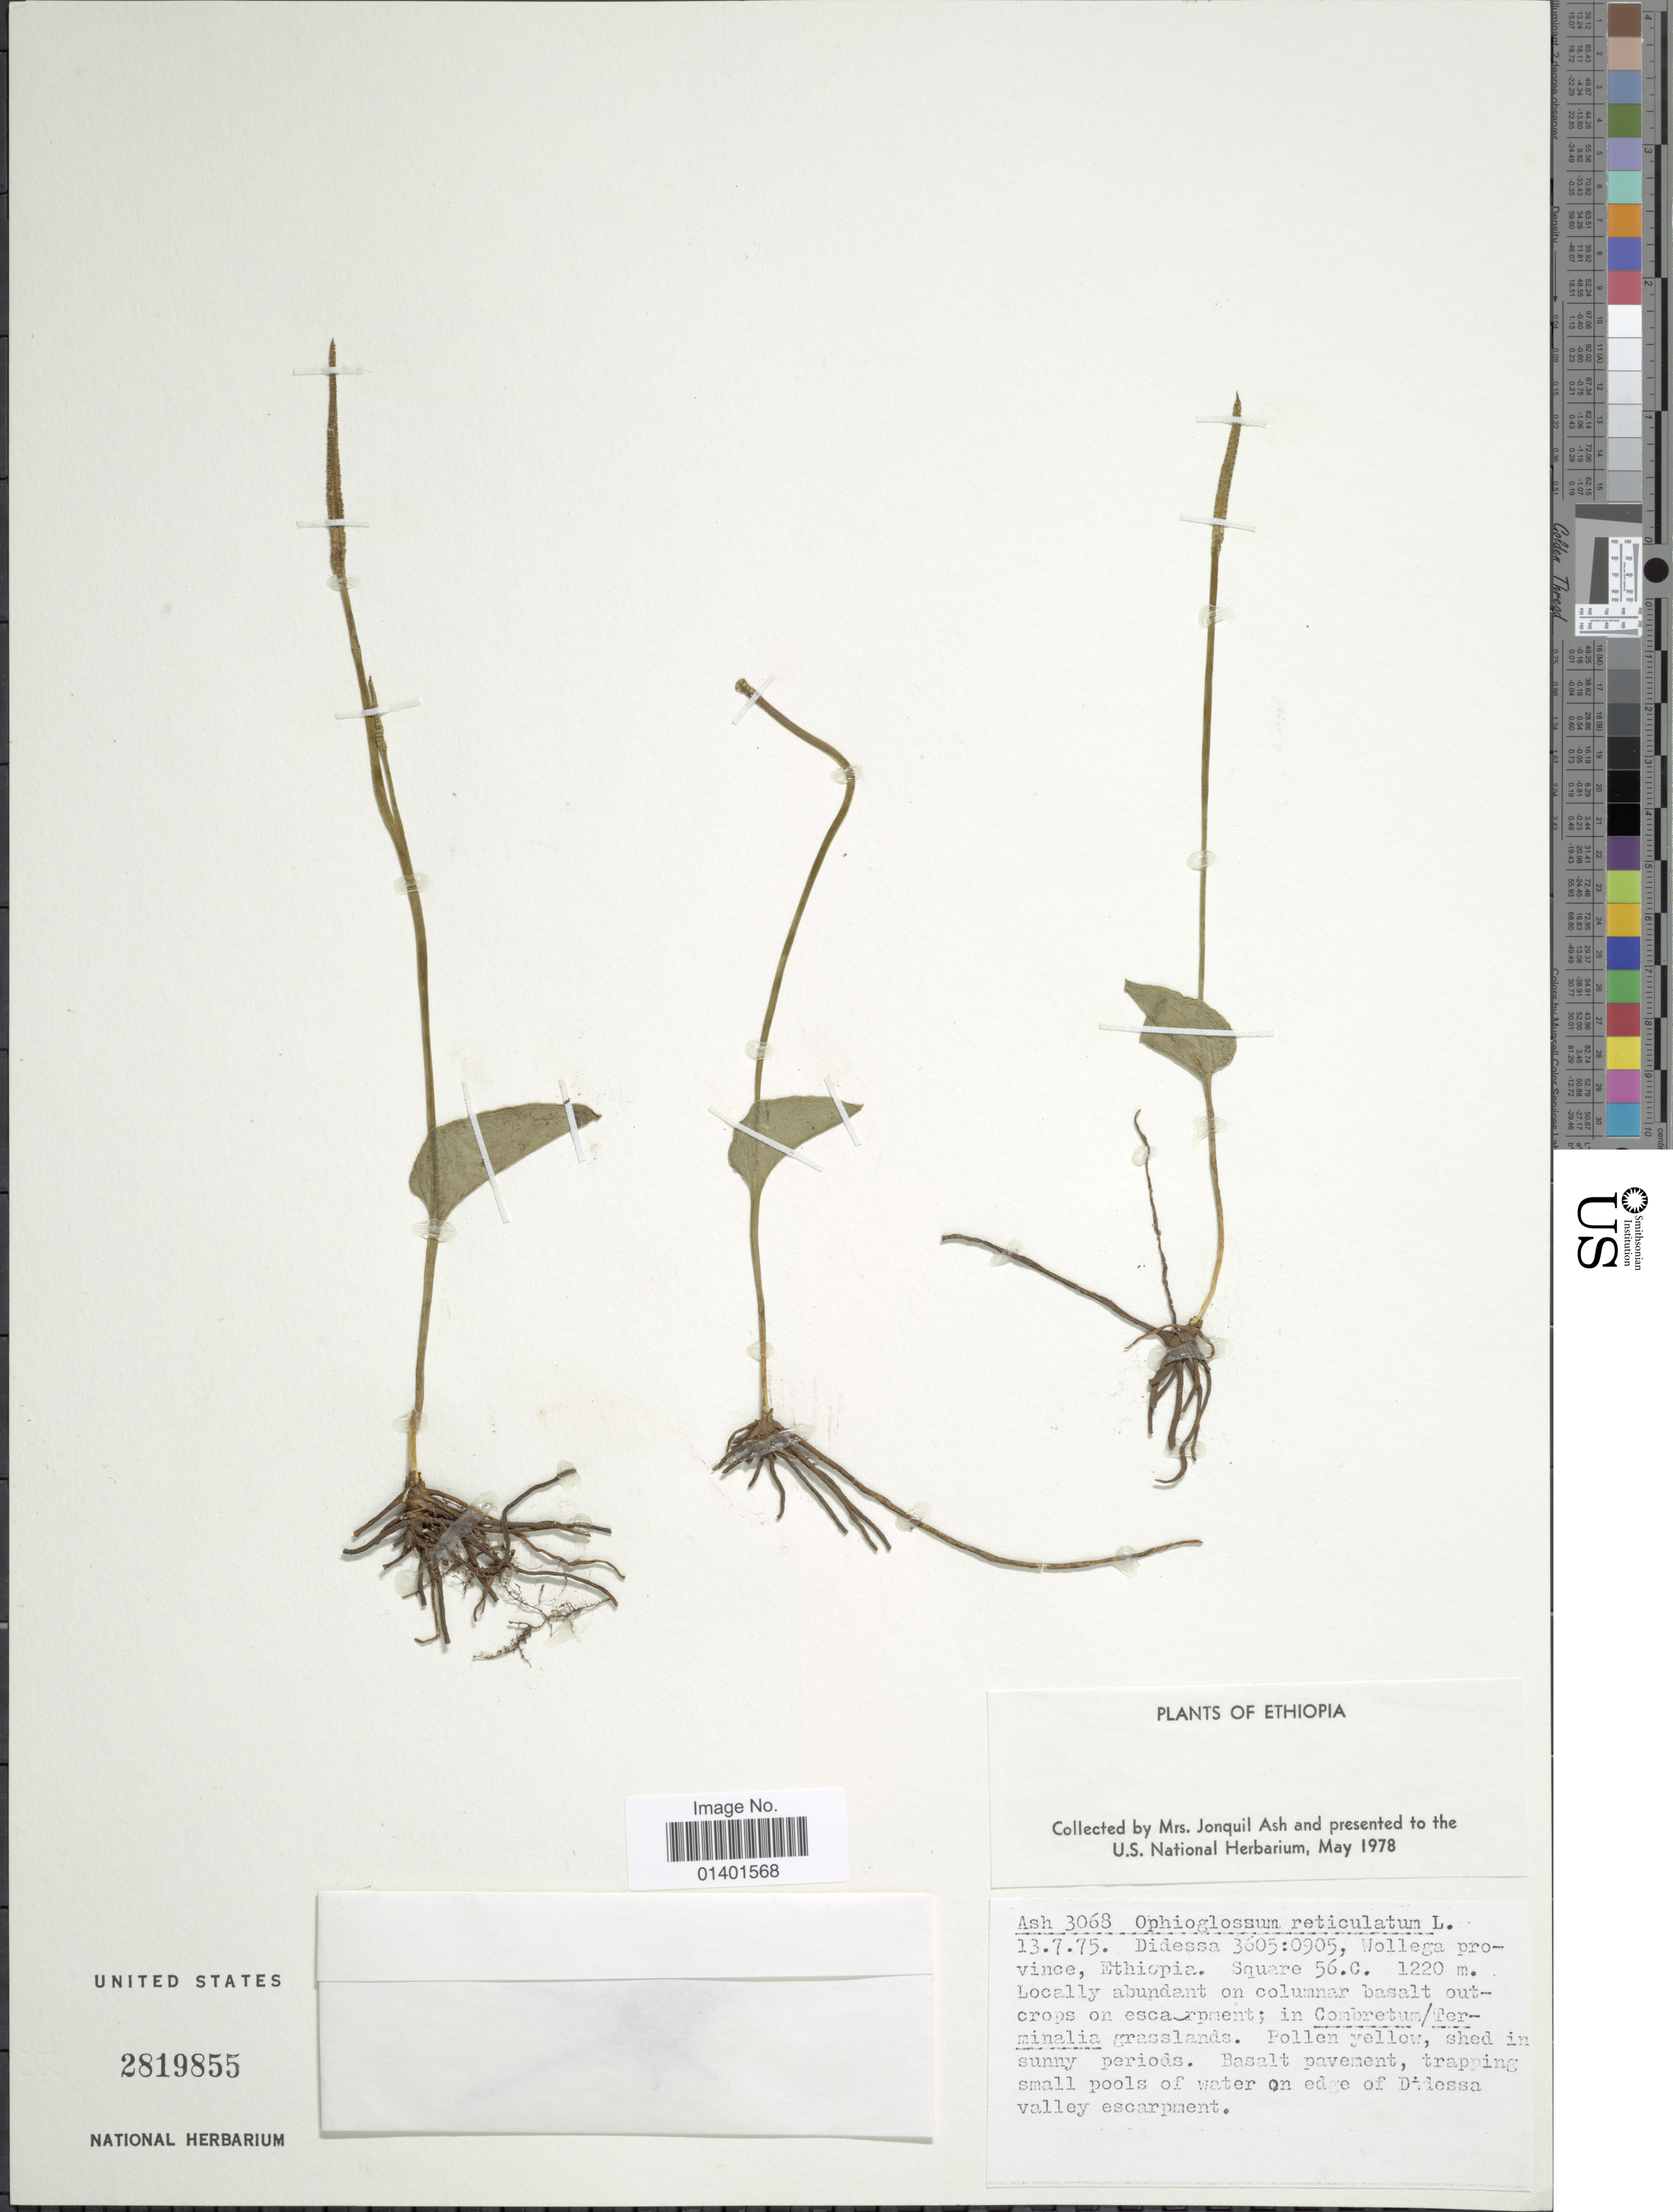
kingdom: Plantae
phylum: Tracheophyta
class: Polypodiopsida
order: Ophioglossales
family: Ophioglossaceae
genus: Ophioglossum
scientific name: Ophioglossum reticulatum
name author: L.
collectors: J. Ash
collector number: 3068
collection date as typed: Transcribed d/m/y: 13/7/75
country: Ethiopia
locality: Wollega province, Square 56.0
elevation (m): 1220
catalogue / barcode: US 2819855